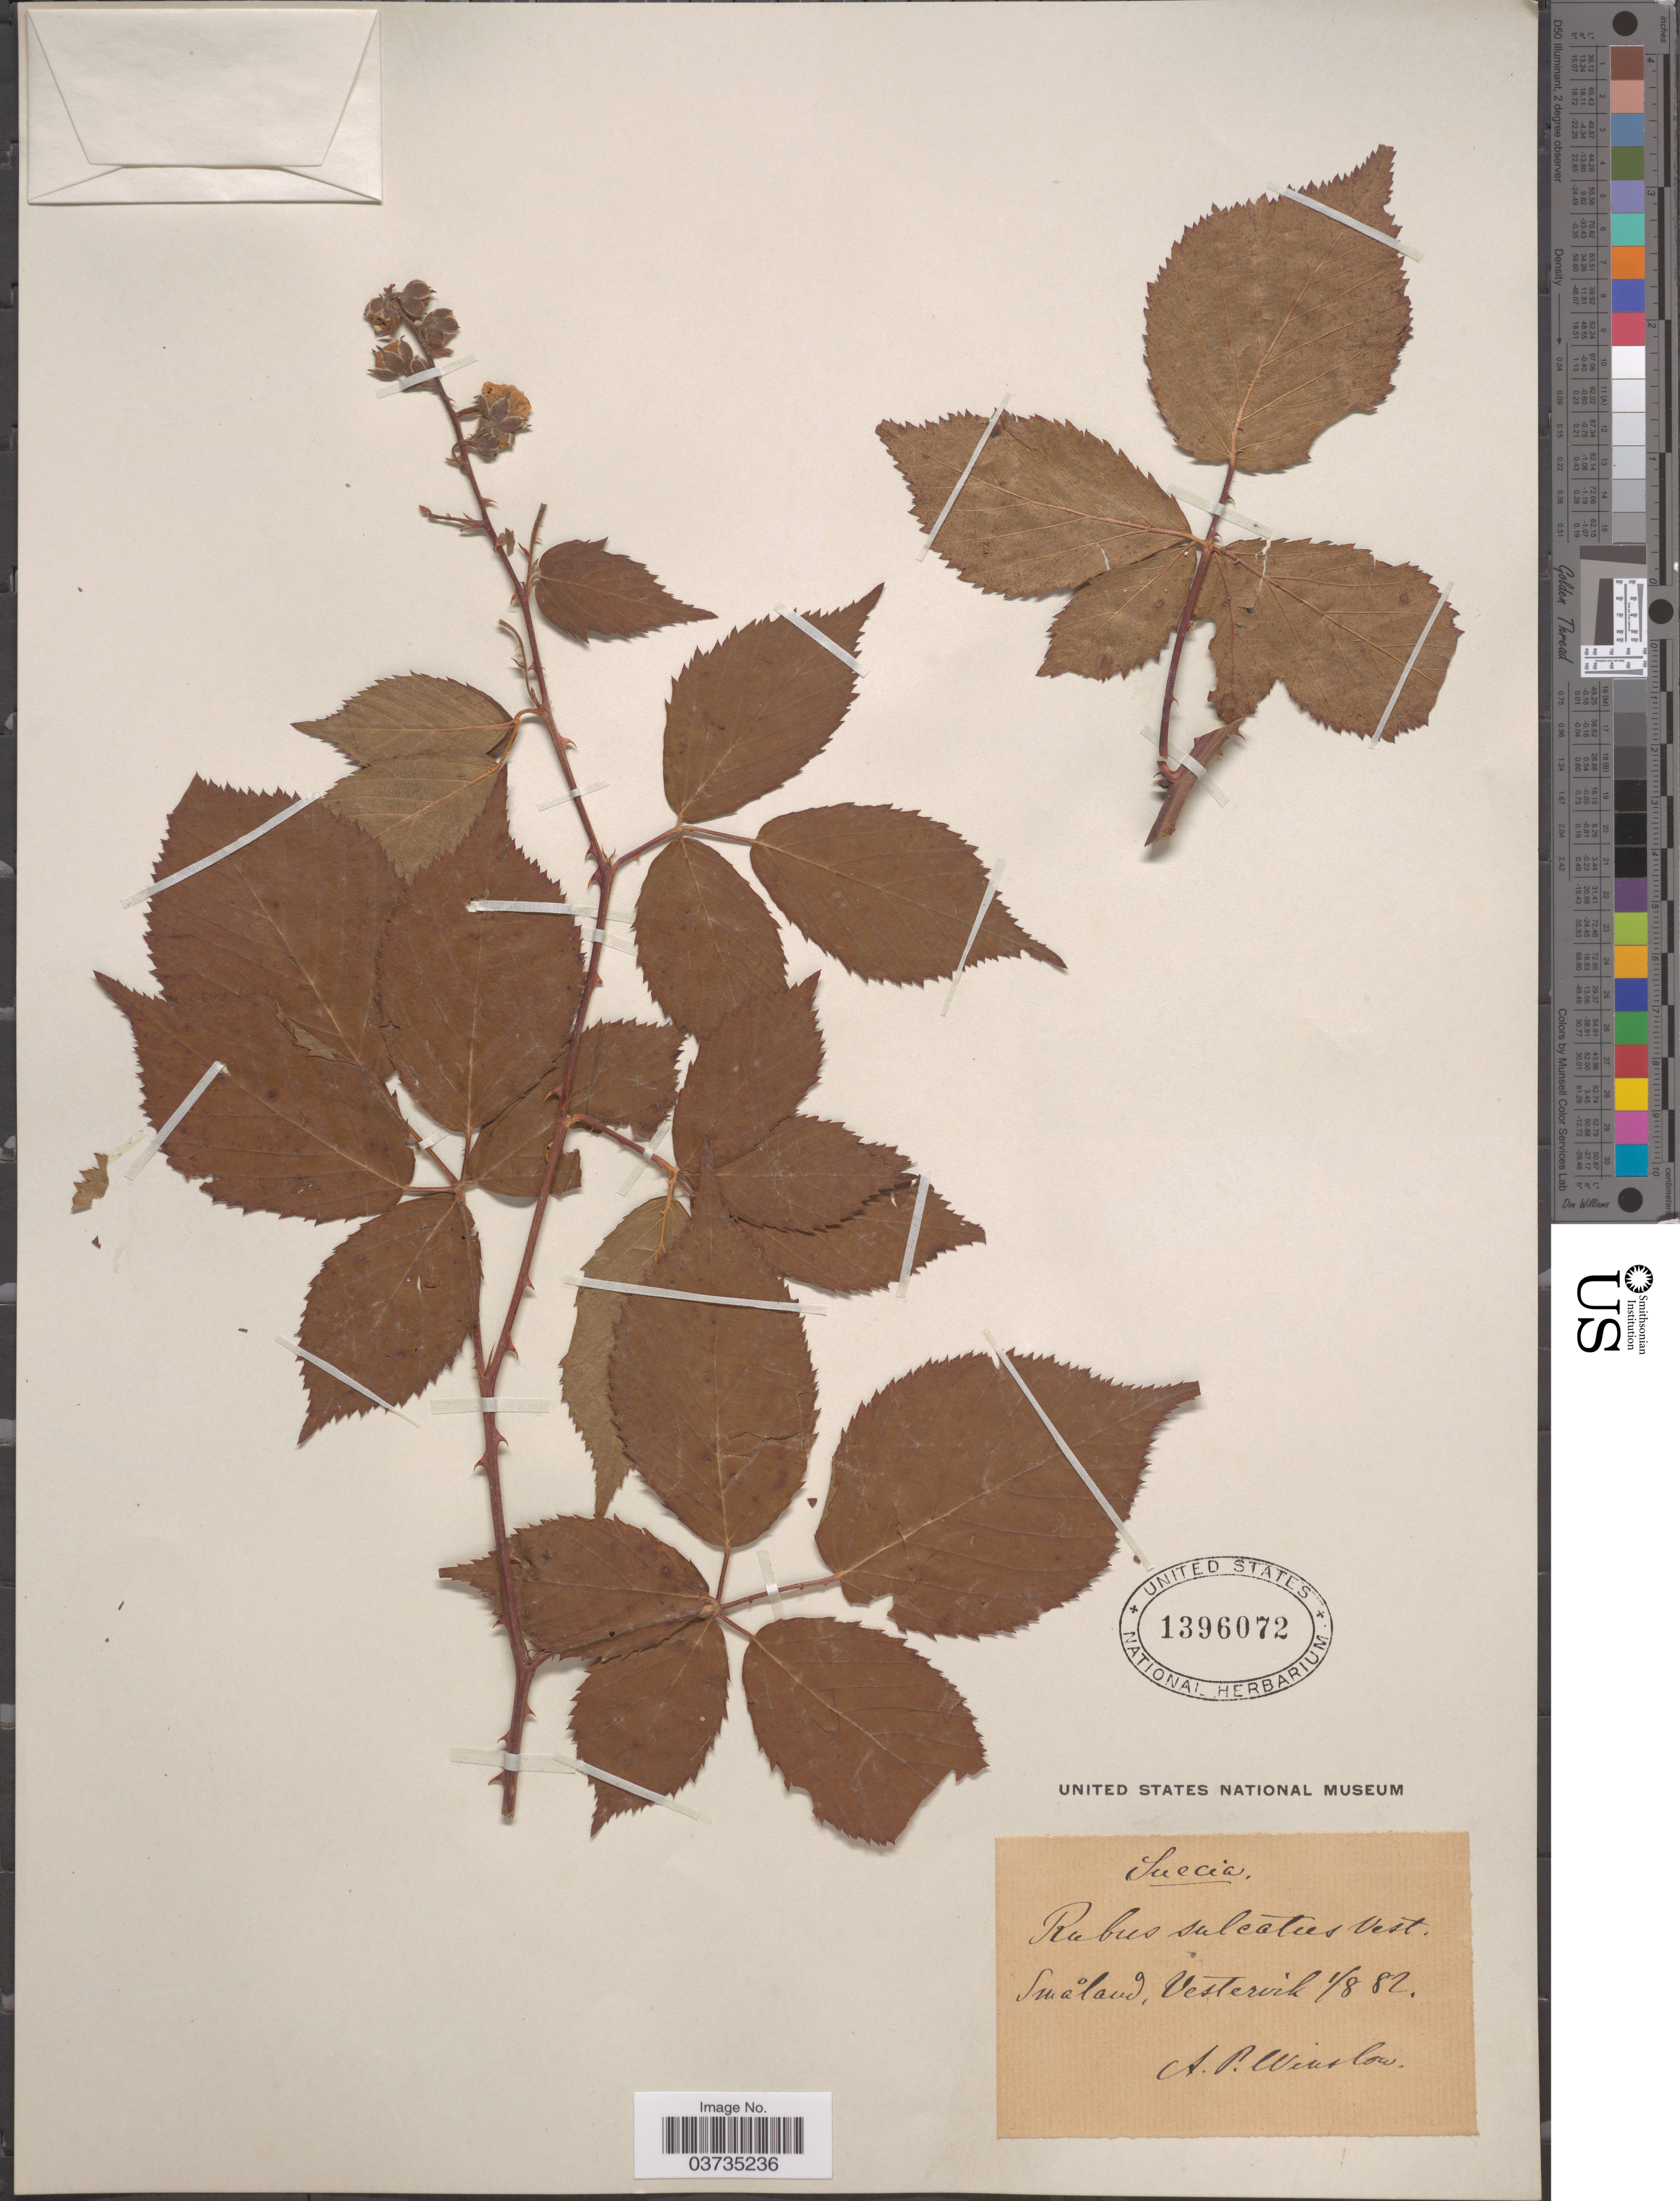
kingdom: Plantae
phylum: Tracheophyta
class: Magnoliopsida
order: Rosales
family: Rosaceae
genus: Rubus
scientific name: Rubus sulcatus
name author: Vest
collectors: A. Winslow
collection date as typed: Transcribed d/m/y: 1/8/82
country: Sweden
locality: Suecia. Småland, Vestervik.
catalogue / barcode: US 1396072